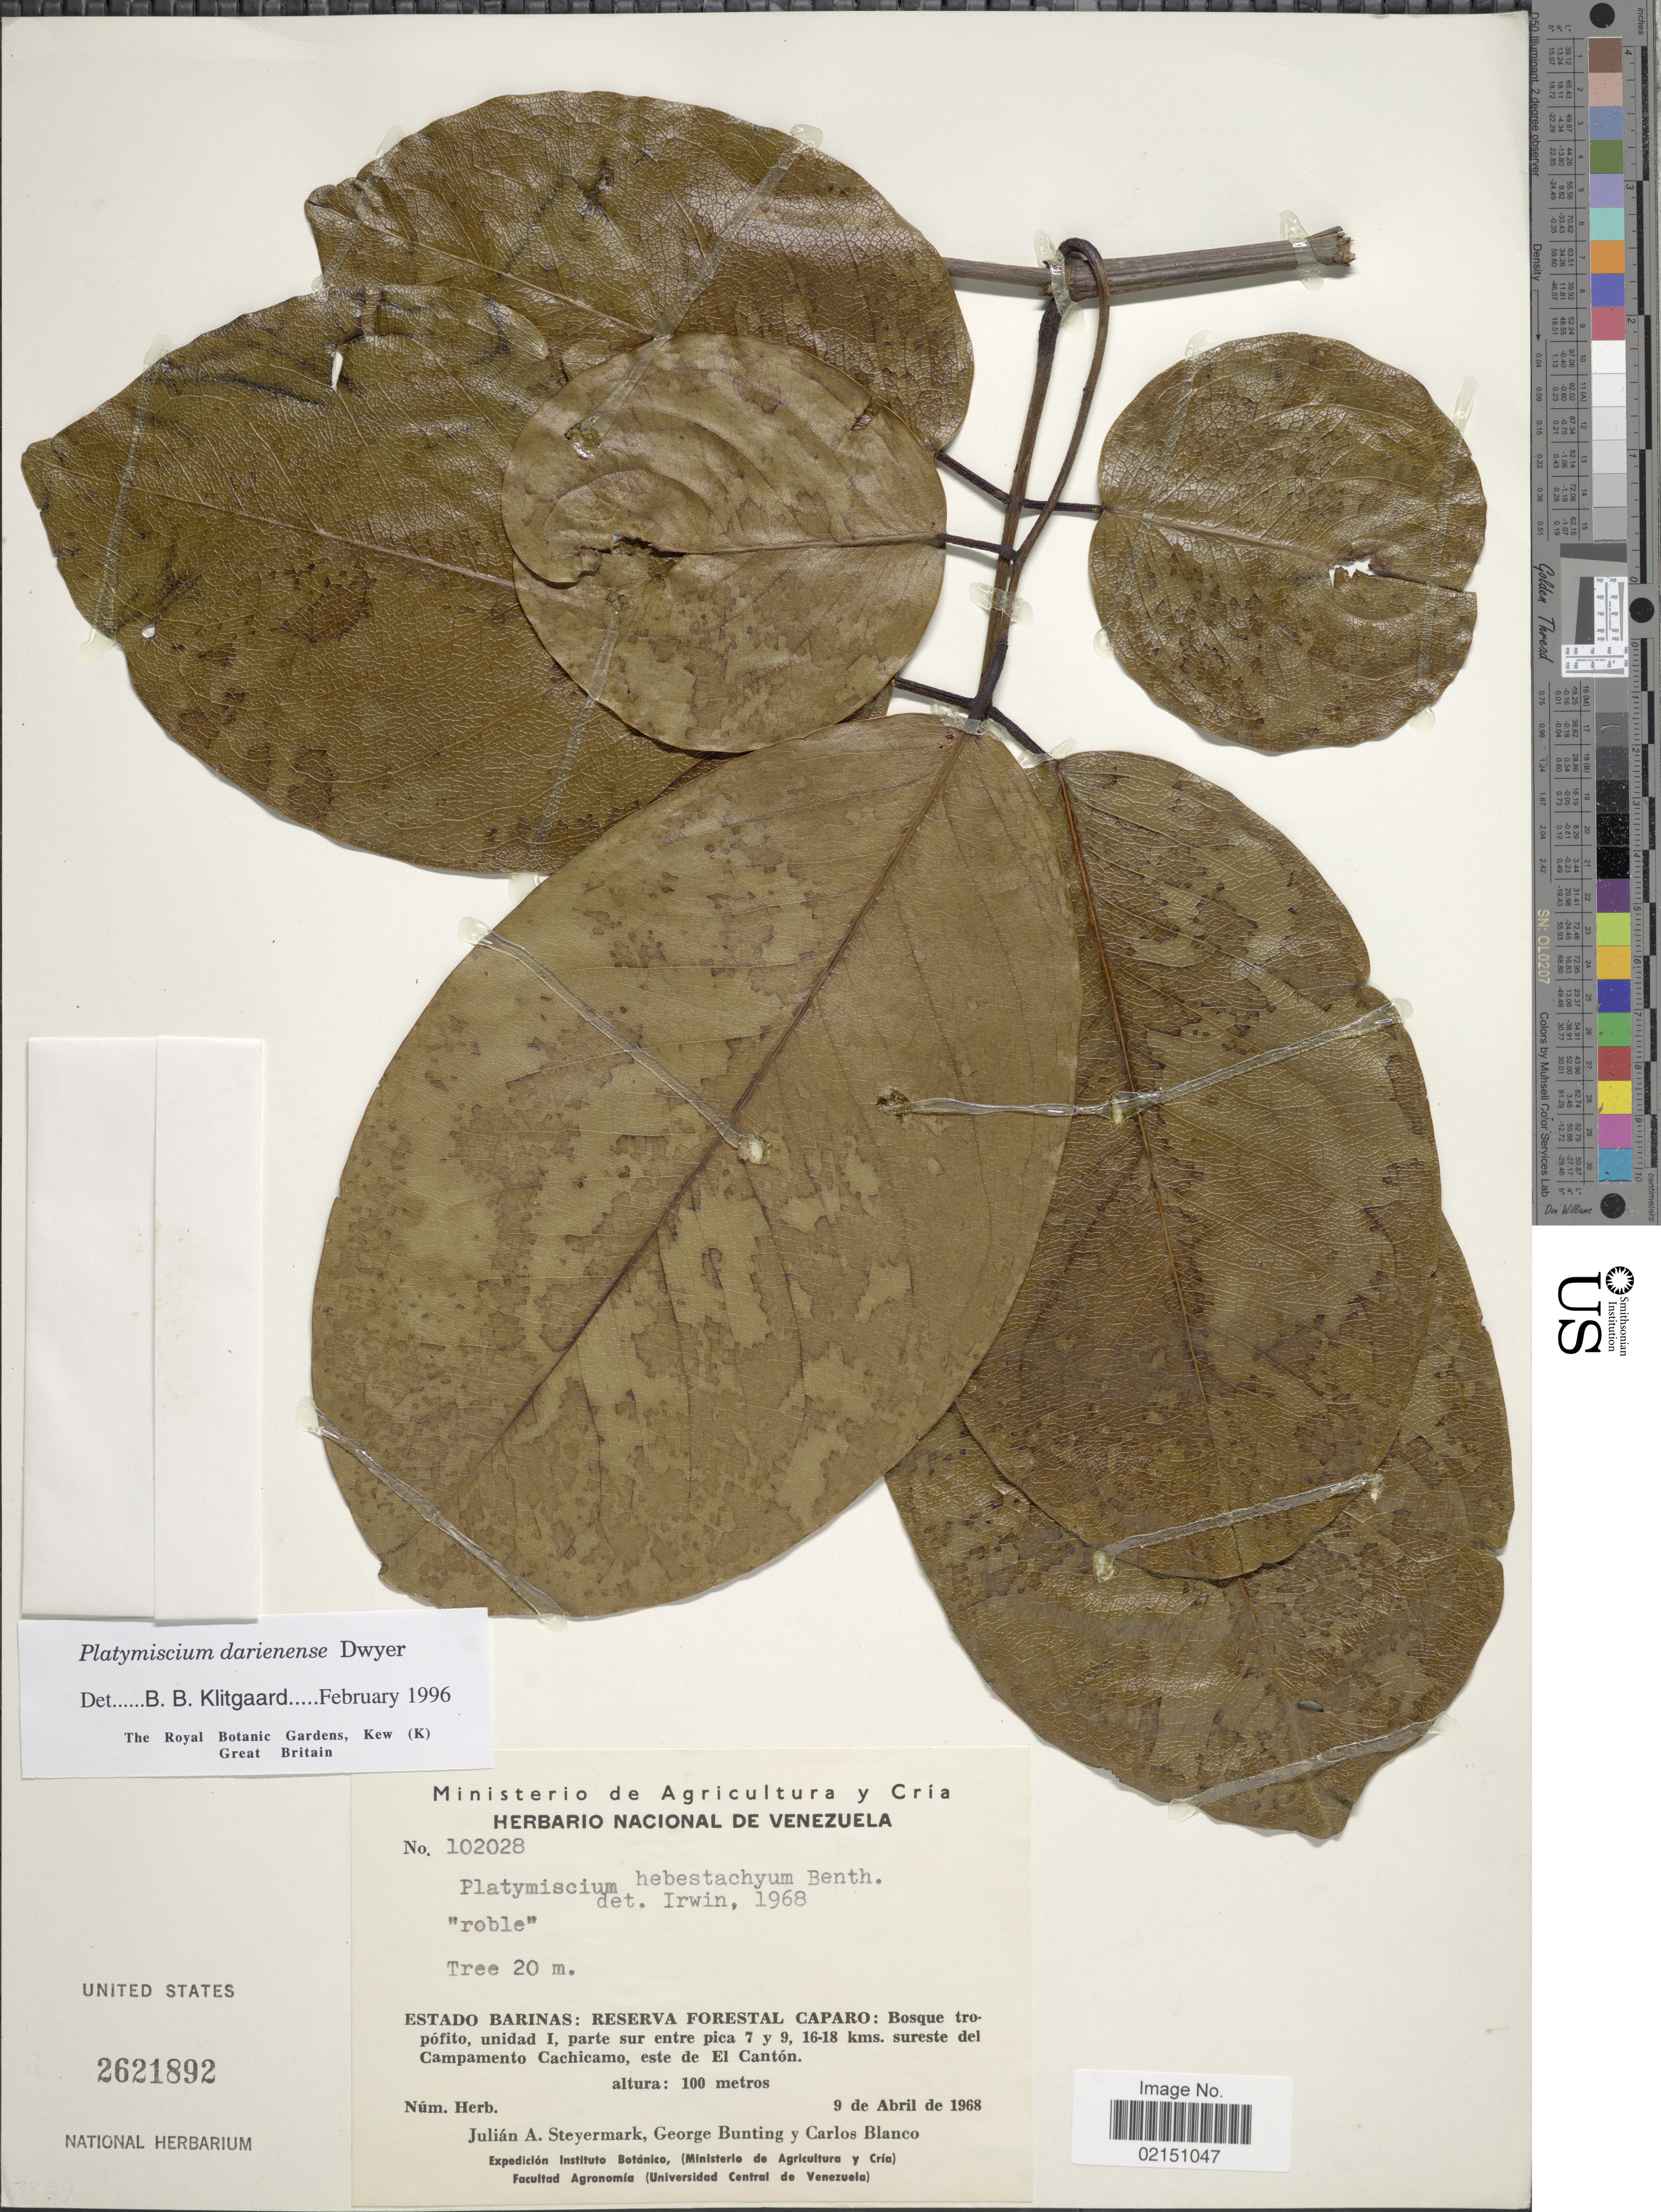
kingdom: Plantae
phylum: Tracheophyta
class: Magnoliopsida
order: Fabales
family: Fabaceae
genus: Platymiscium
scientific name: Platymiscium darienense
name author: Dwyer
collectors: J. Steyermark, G. S. Bunting & C. Blanco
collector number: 102028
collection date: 1968-04-09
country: Venezuela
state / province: Barinas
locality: Reserva Forestal Caparo: Bosque tropófito, unidad I, parte sur entre pica 7 y 9, 16-18 kms sureste del Campamento Cachicamo, este de El Cantón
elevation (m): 100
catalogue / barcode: US 2621892